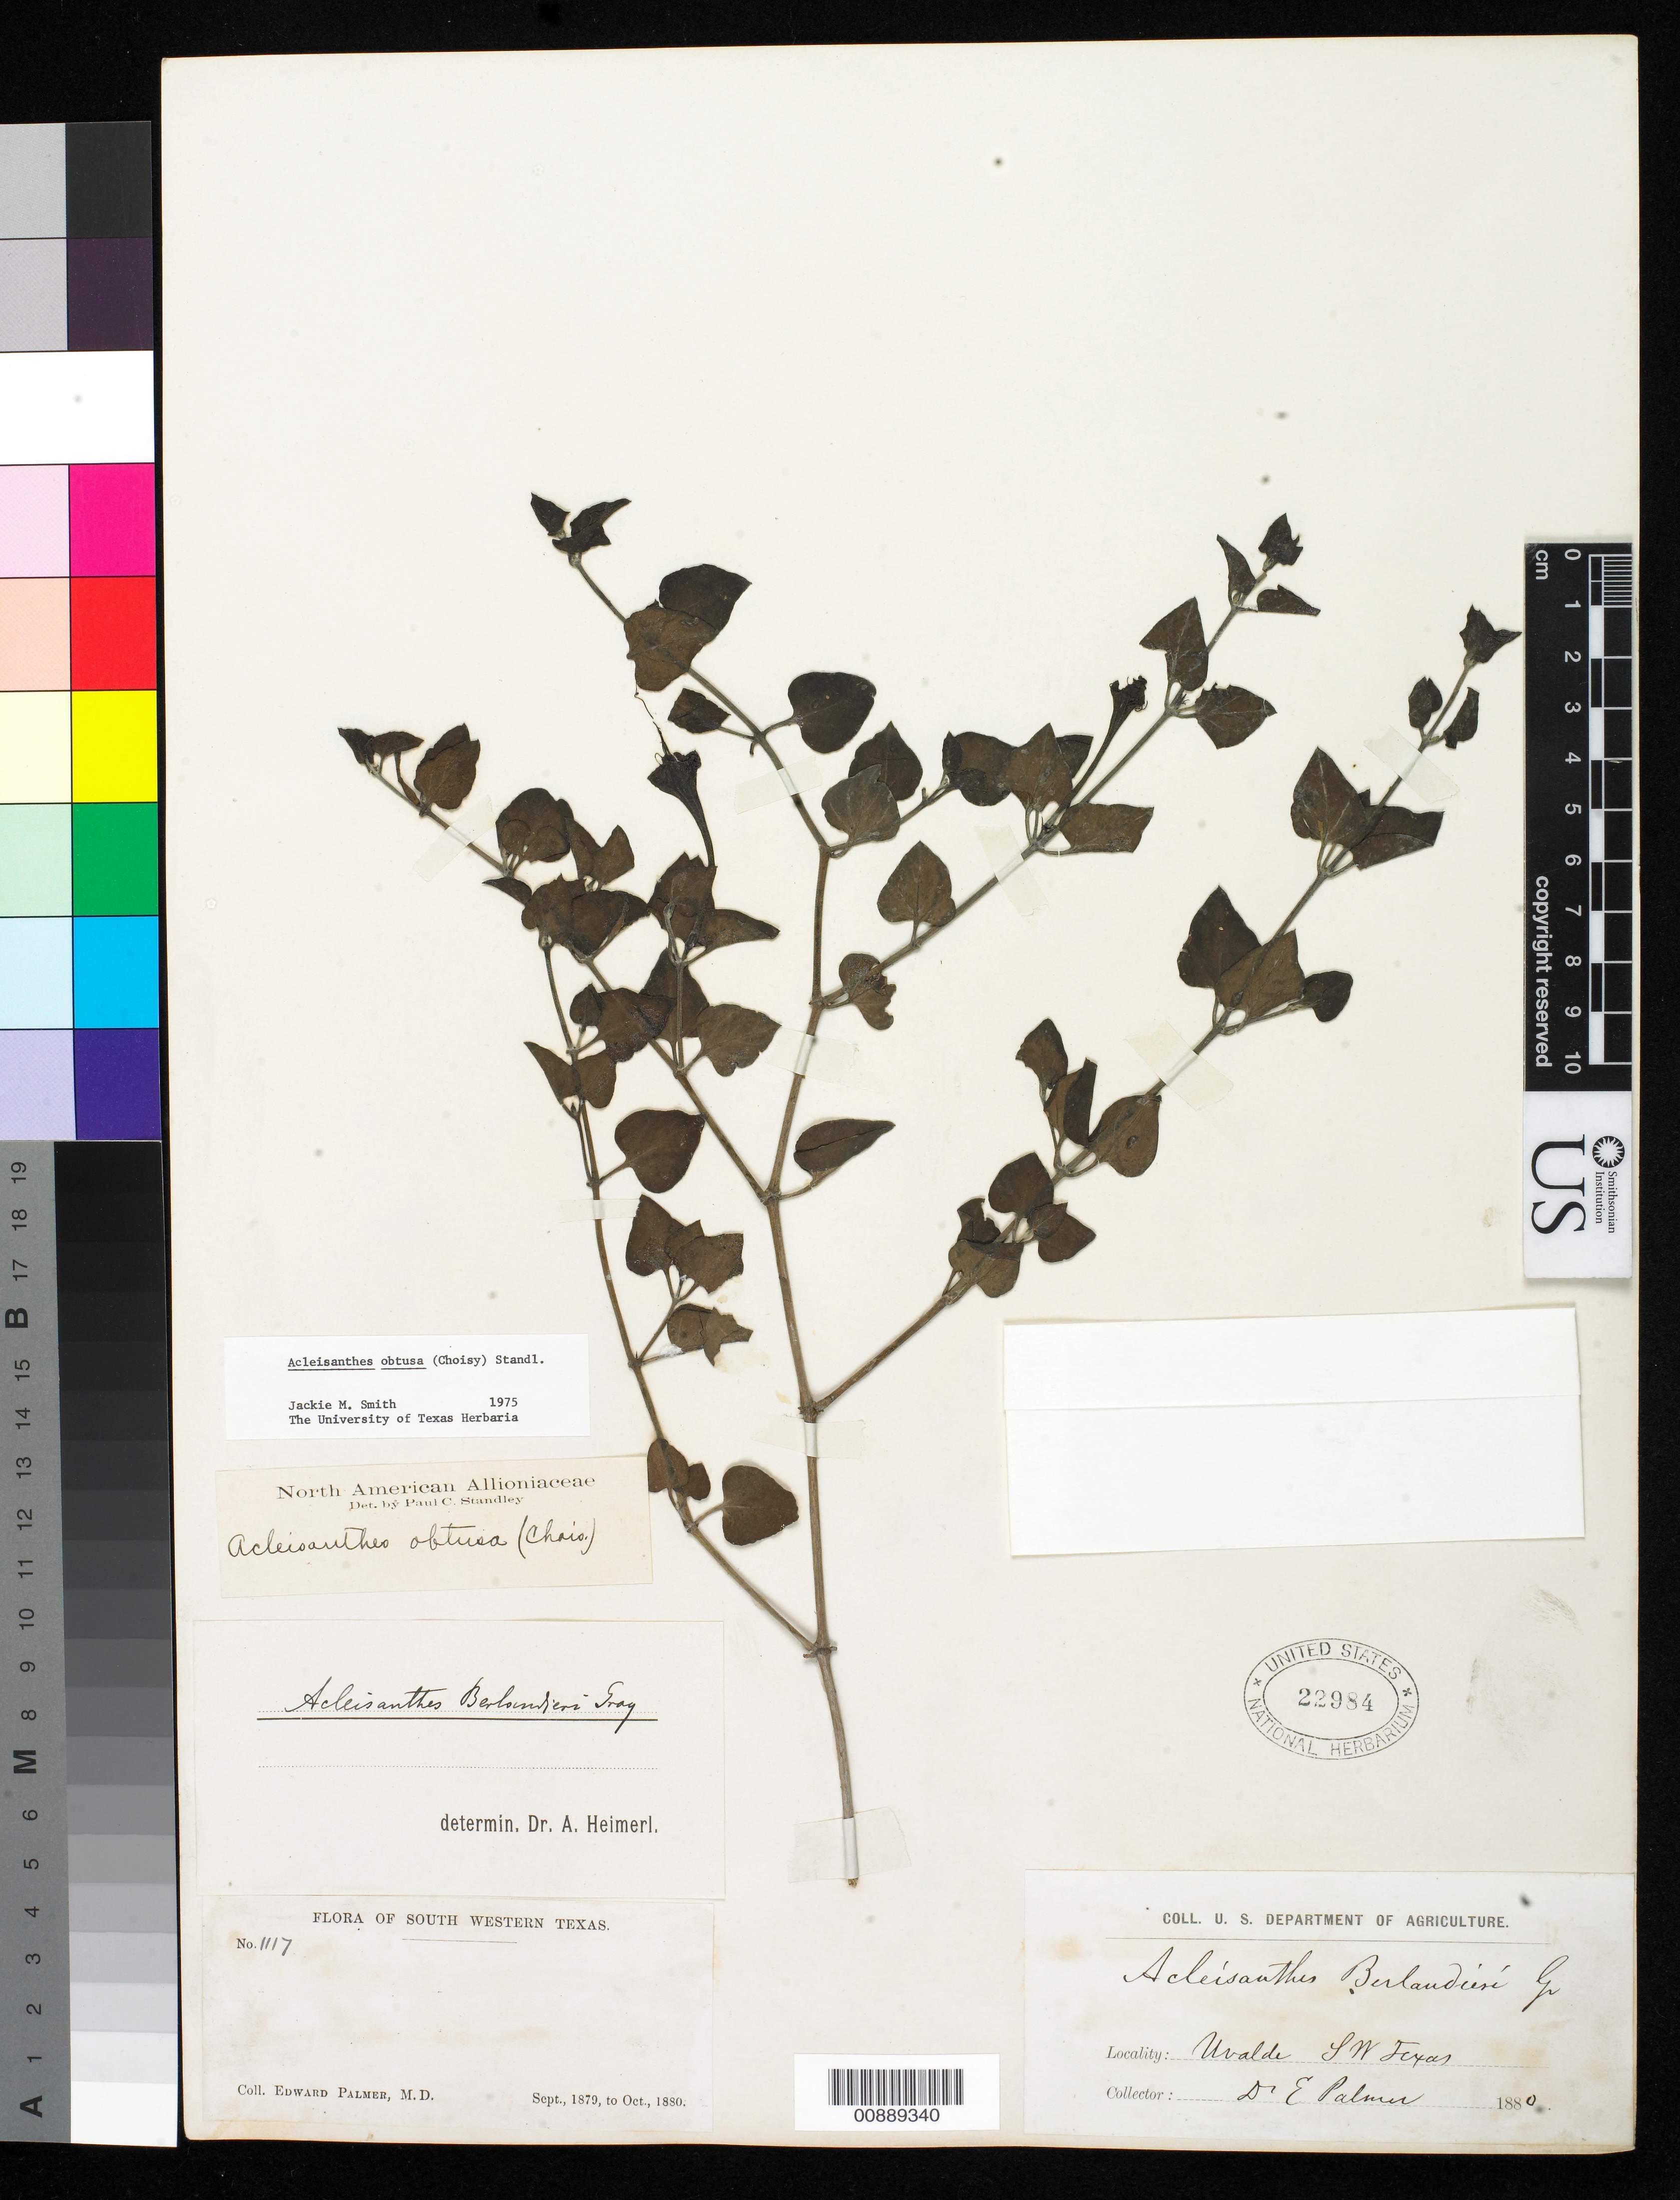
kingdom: Plantae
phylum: Tracheophyta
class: Magnoliopsida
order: Caryophyllales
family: Nyctaginaceae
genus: Acleisanthes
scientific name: Acleisanthes obtusa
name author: (Choisy) Standl.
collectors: E. Palmer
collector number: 1117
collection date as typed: Sep 1879 to -- Oct 1880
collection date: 1879-09/1880-10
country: United States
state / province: Texas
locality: Uvalde, SW Texas.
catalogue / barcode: US 22984